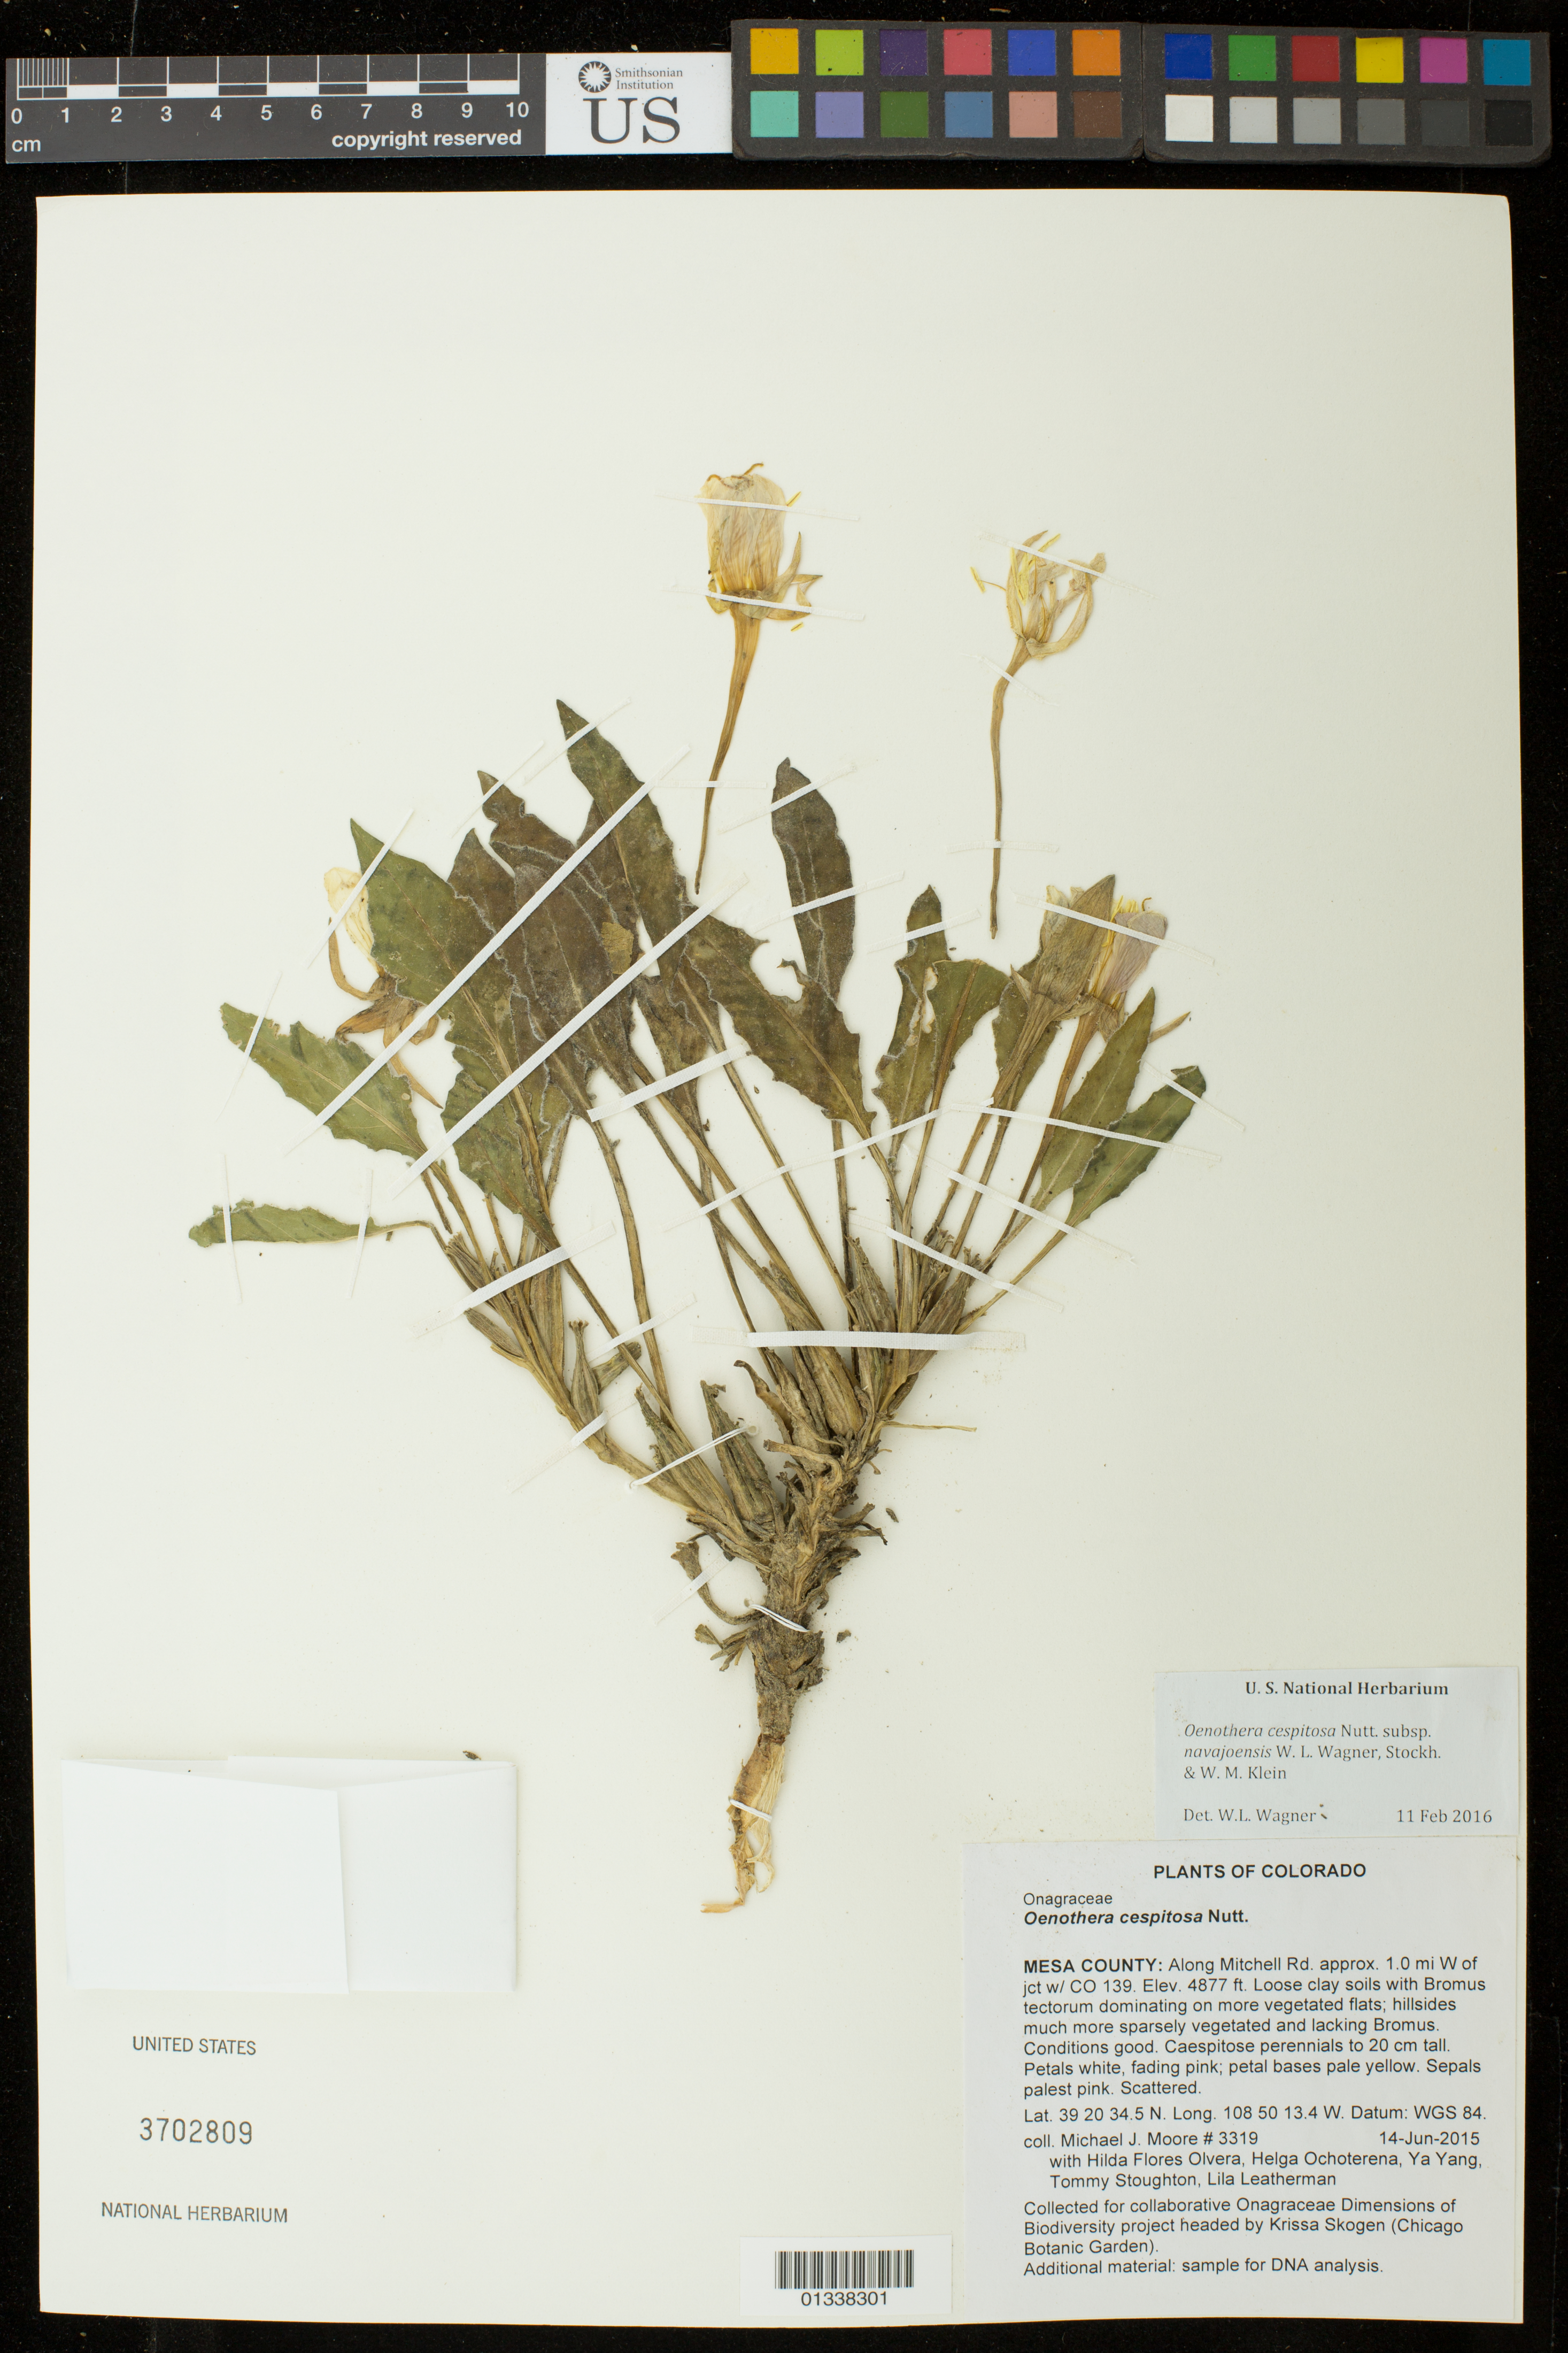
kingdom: Plantae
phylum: Tracheophyta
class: Magnoliopsida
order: Myrtales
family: Onagraceae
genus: Oenothera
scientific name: Oenothera cespitosa subsp. navajoensis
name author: W.L. Wagner et al.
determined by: Wagner, W. L., (BOT), Smithsonian Institution - National Museum of Natural History (UNITED STATES)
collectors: M. J. Moore, H. Flores Olvera, H. Ochoterena-B., Y. Yang, T. Stoughton & L. Leatherman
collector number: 3319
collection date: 2015-06-14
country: United States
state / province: Colorado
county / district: Mesa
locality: Along Mitchell Rd. approx. 1.0 mi W of jct w/ CO 139.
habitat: Loose clay soils with Bromus tectorum dominating on more vegetated flats; hillsides much more sparsely vegetated and lacking Bromus. Conditions good.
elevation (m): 1487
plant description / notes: Collected for collaborative Onagraceae Dimensions of Biodiversity project headed by Krissa Skogen (Chicago Botanic Garden).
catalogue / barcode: US 3702809